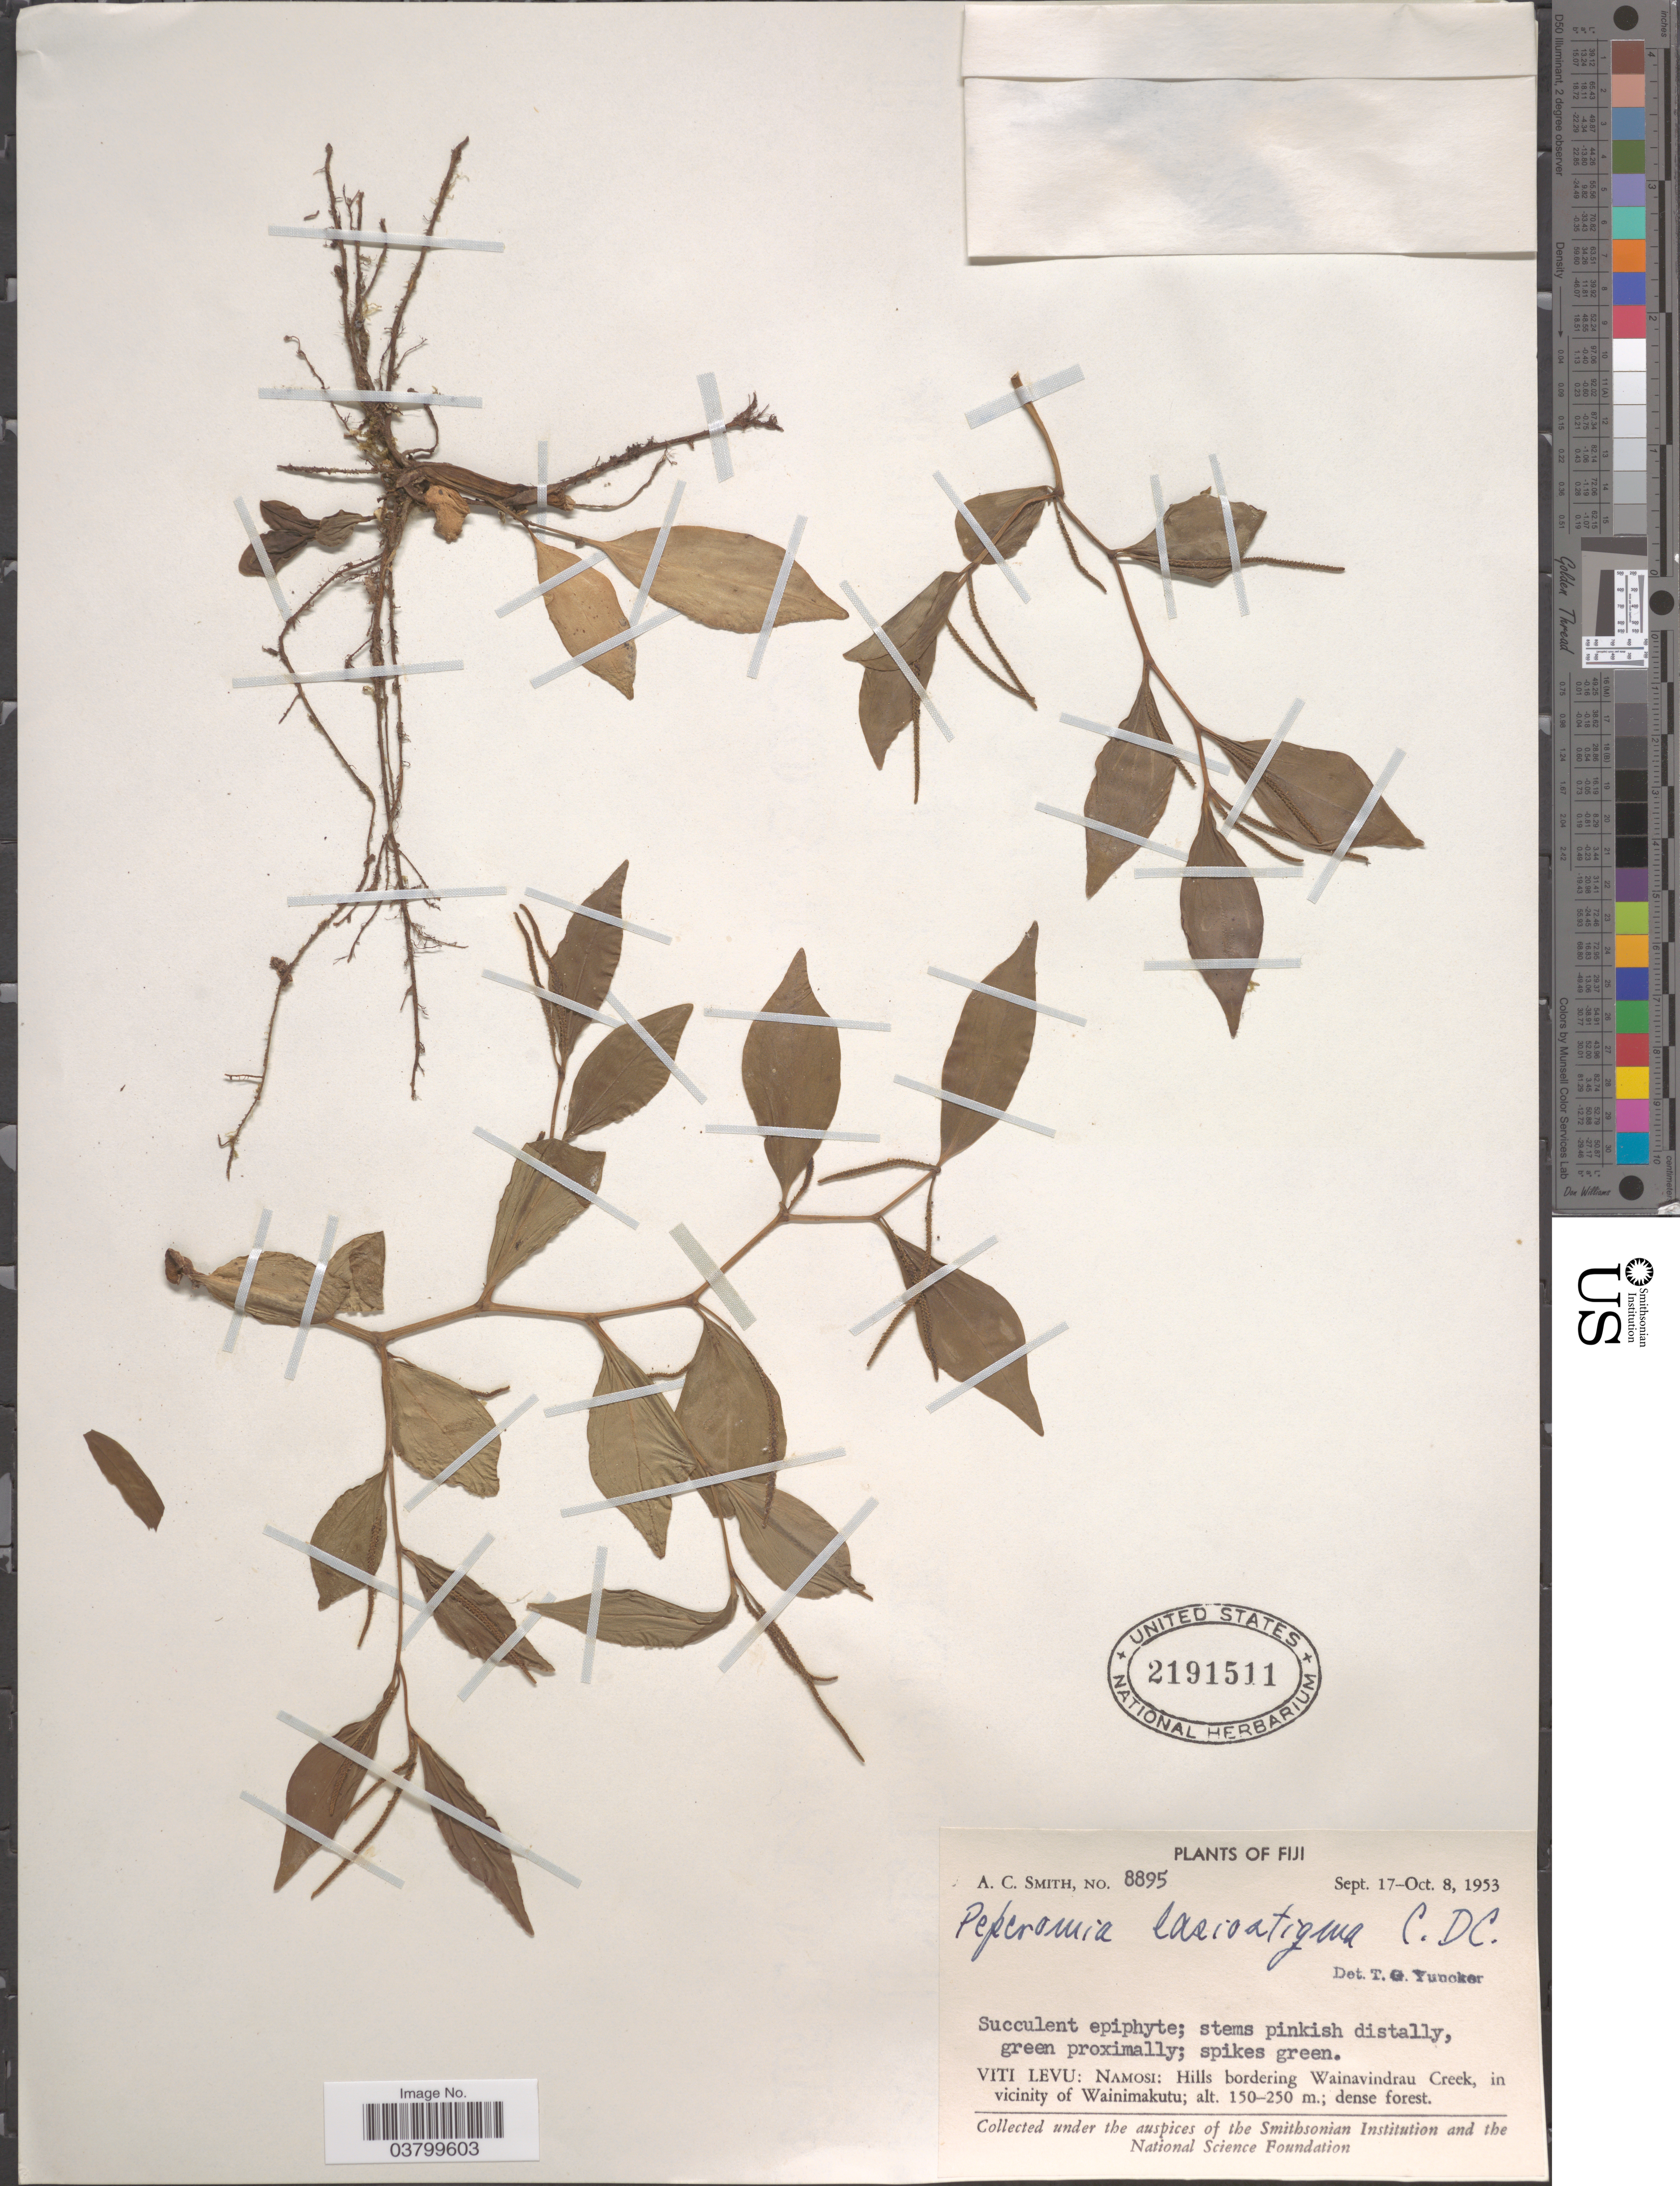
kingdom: Plantae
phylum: Tracheophyta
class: Magnoliopsida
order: Piperales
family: Piperaceae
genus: Peperomia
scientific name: Peperomia lasiostigma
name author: C. DC.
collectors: A. C. Smith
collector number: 8895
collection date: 1953-09-17/1953-10-08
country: Fiji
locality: Viti Levu: Namosi: Hills bordering Wainavindrau Creek, in vicinity of Wainimakutu.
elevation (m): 150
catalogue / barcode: US 2191511